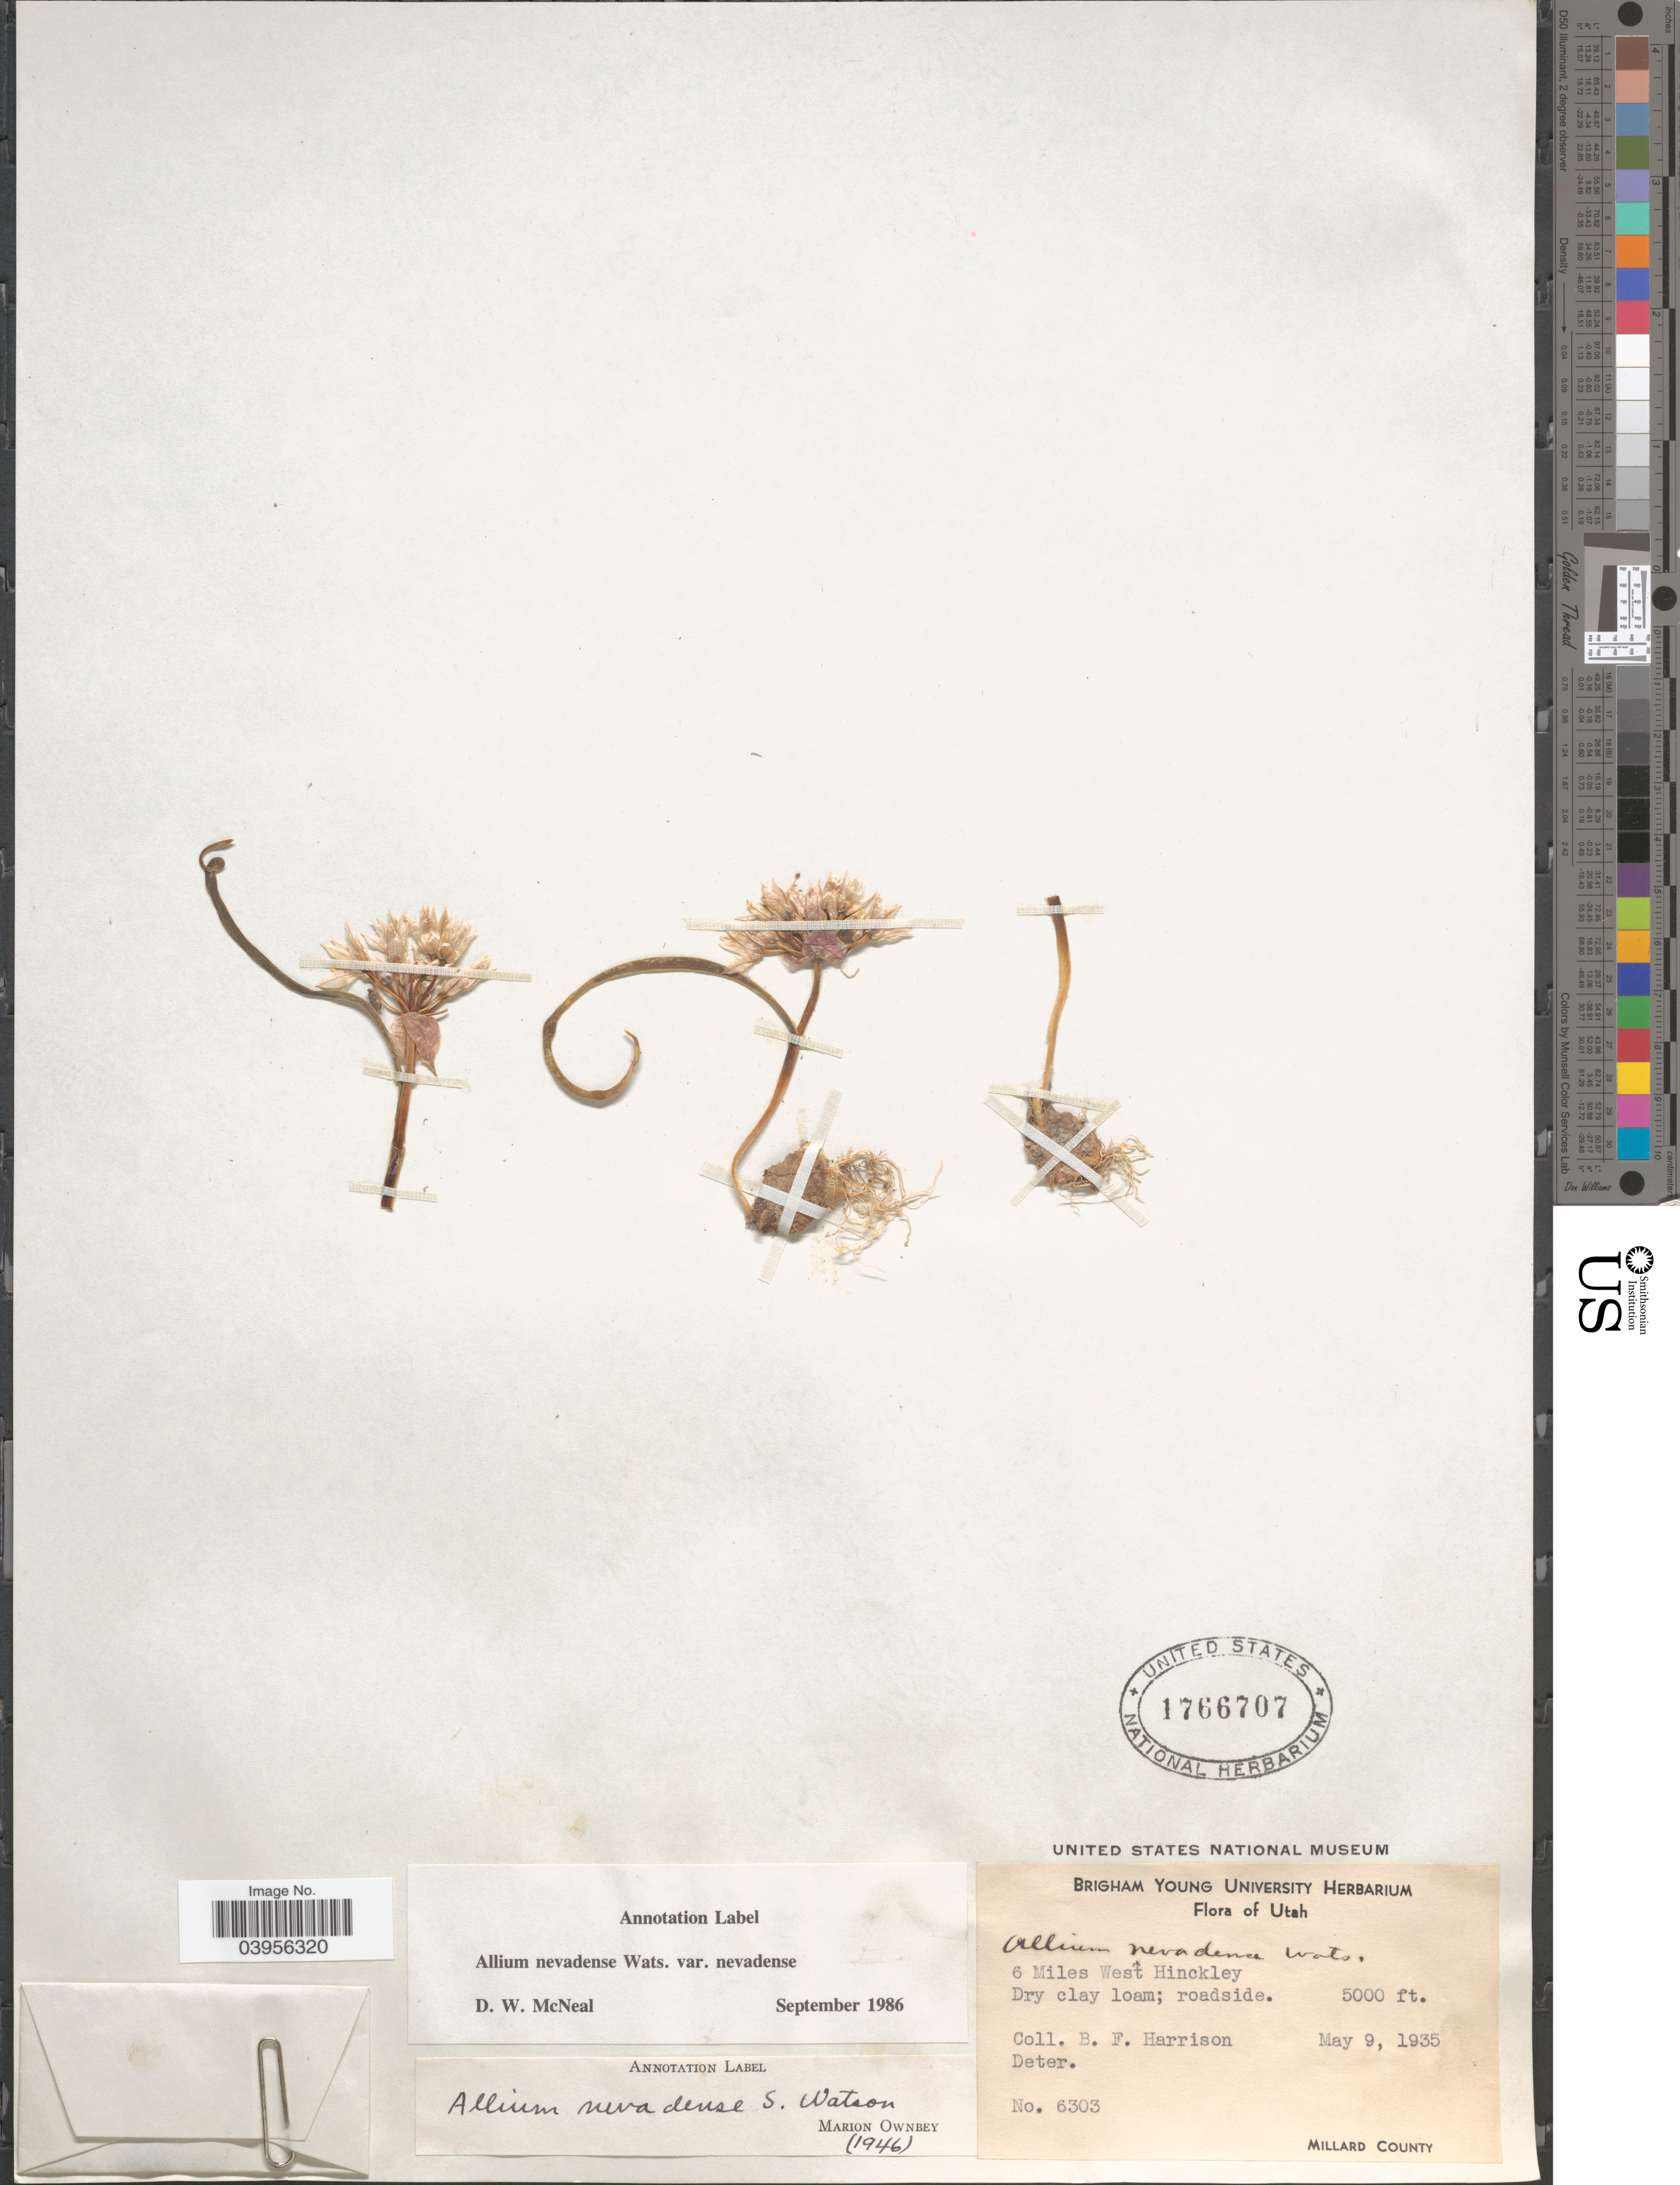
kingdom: Plantae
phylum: Tracheophyta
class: Liliopsida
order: Asparagales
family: Amaryllidaceae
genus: Allium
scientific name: Allium nevadense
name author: S. Watson in C. King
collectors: B. F. Harrison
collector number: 6303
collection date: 1935-05-09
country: United States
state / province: Utah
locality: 6 Miles West Hinckley. Millard County.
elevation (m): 1524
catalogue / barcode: US 1766707